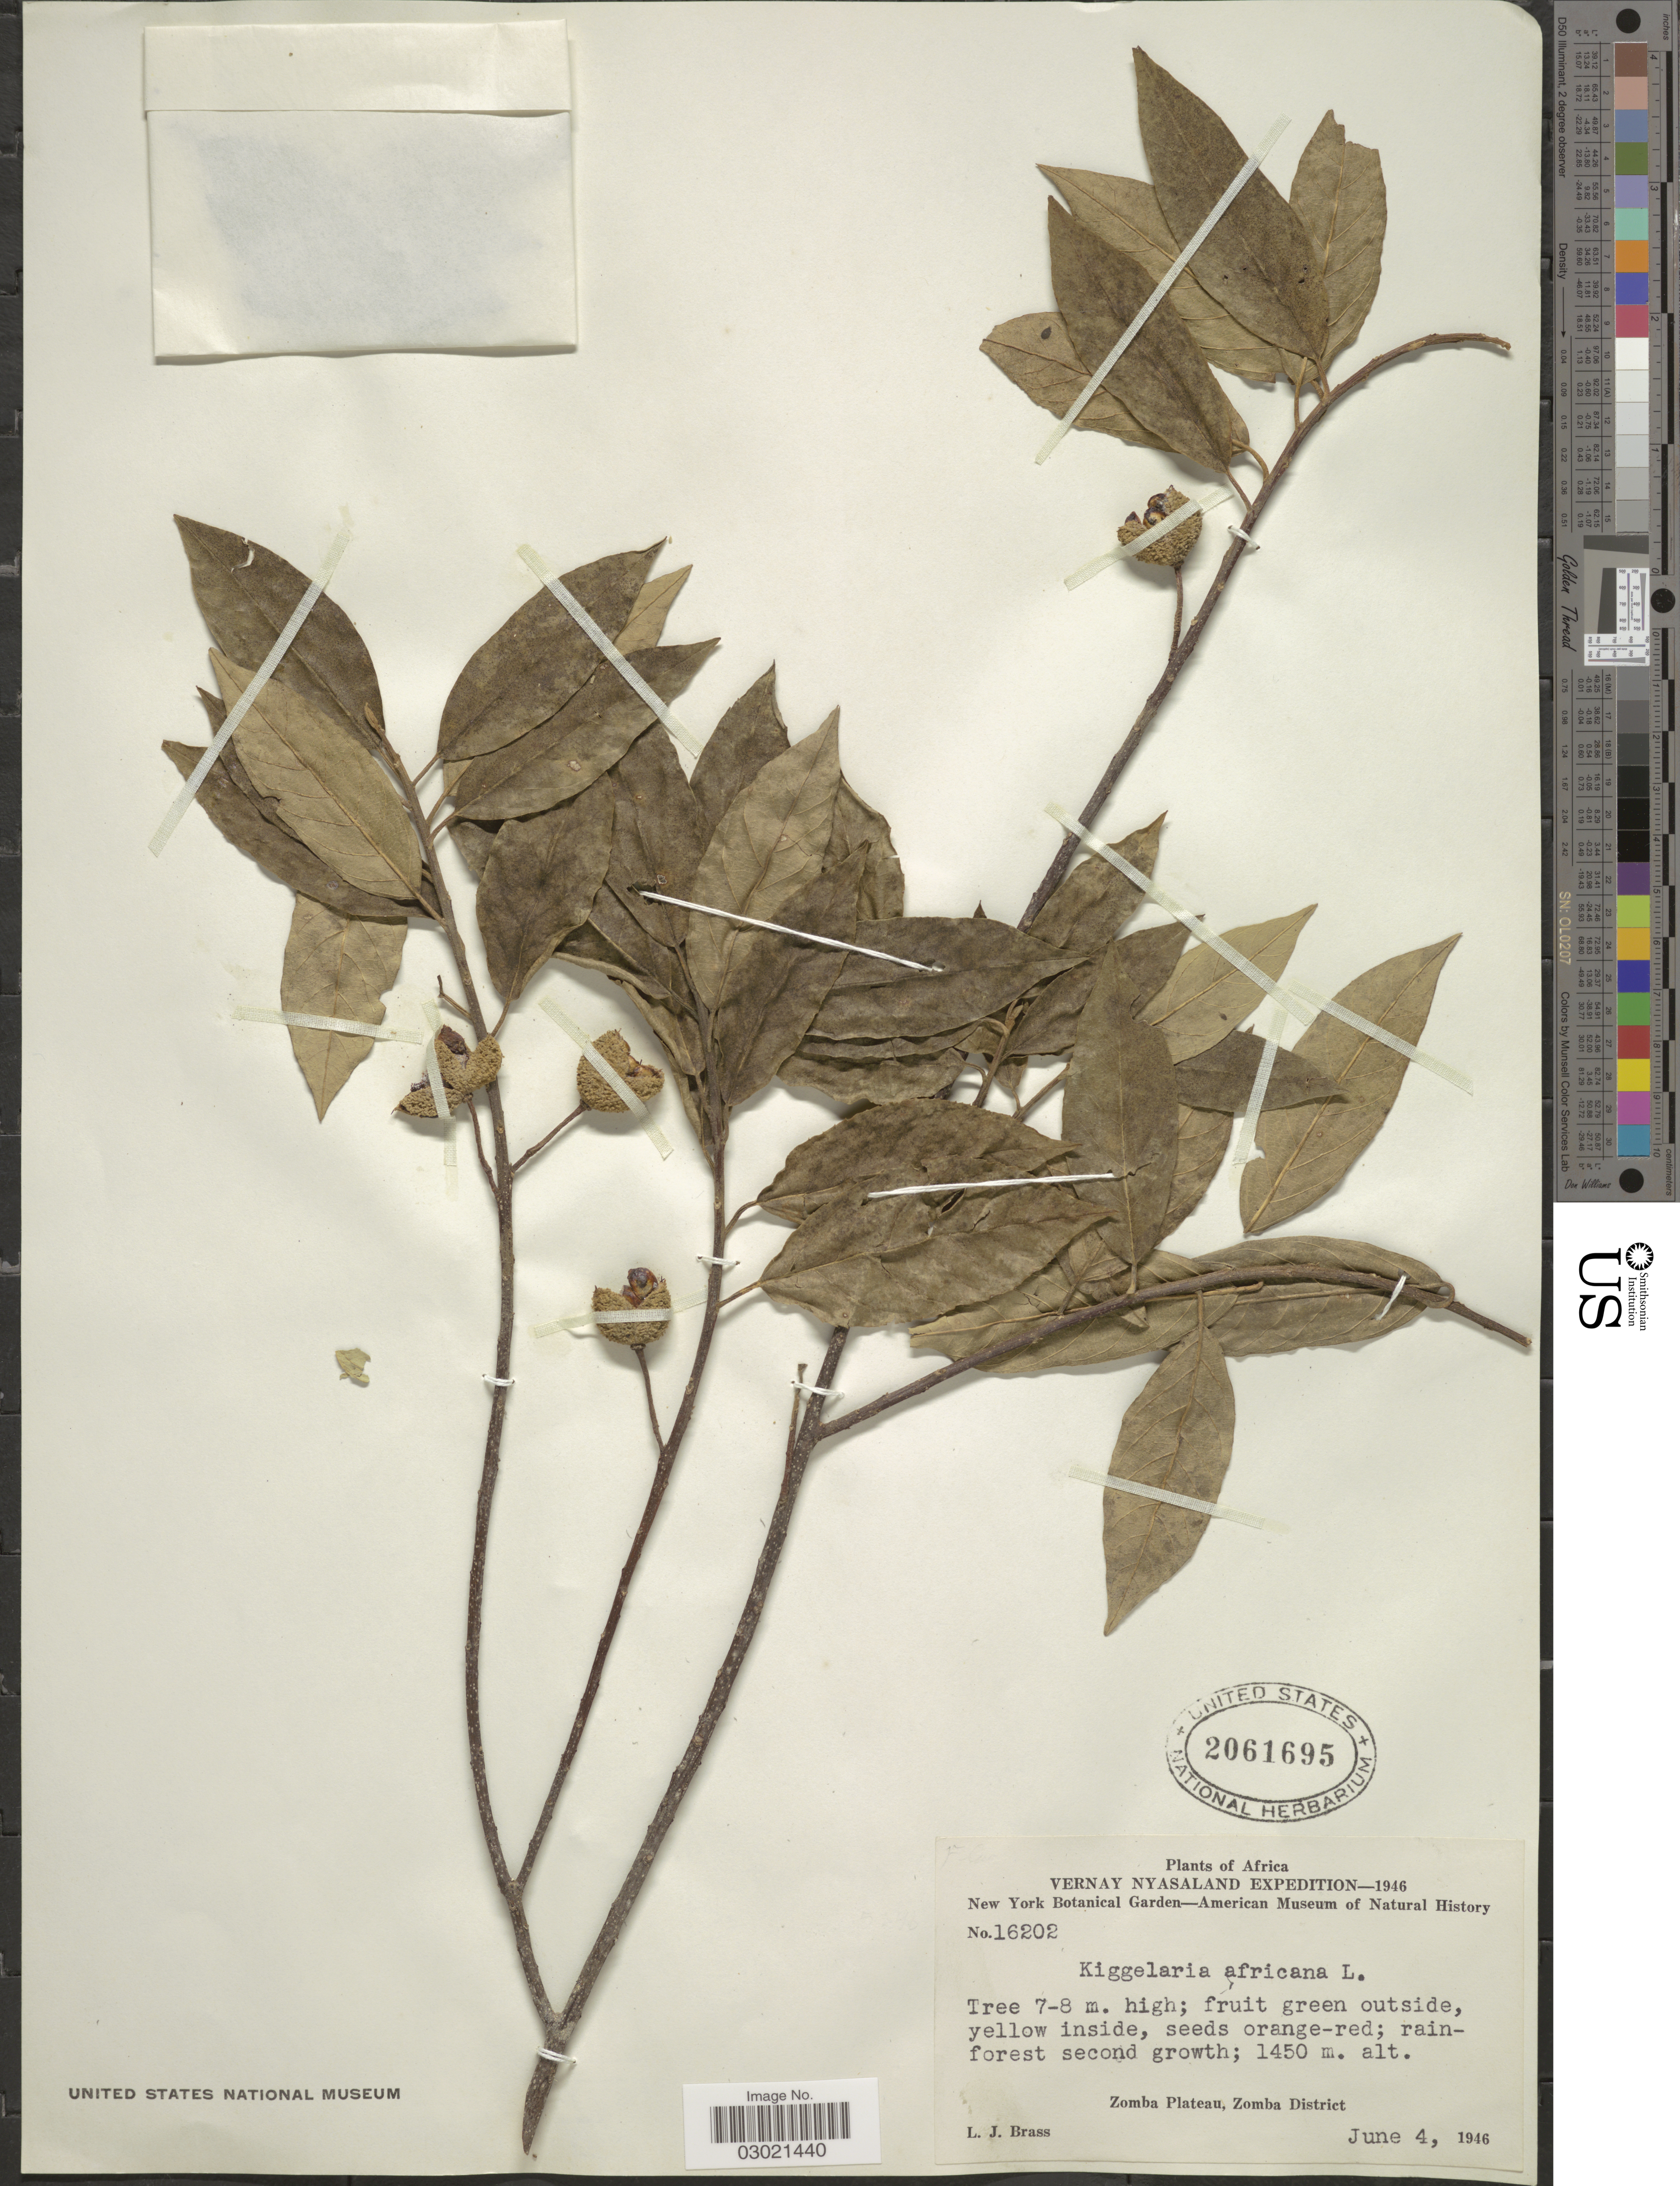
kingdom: Plantae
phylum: Tracheophyta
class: Magnoliopsida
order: Malpighiales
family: Achariaceae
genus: Kiggelaria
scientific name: Kiggelaria africana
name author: L.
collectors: L. J. Brass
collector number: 16202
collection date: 1946-06-04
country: Malawi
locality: Vernay Nyasaland. Zomba Plateau, Zomba District.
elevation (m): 1450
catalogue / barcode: US 2061695